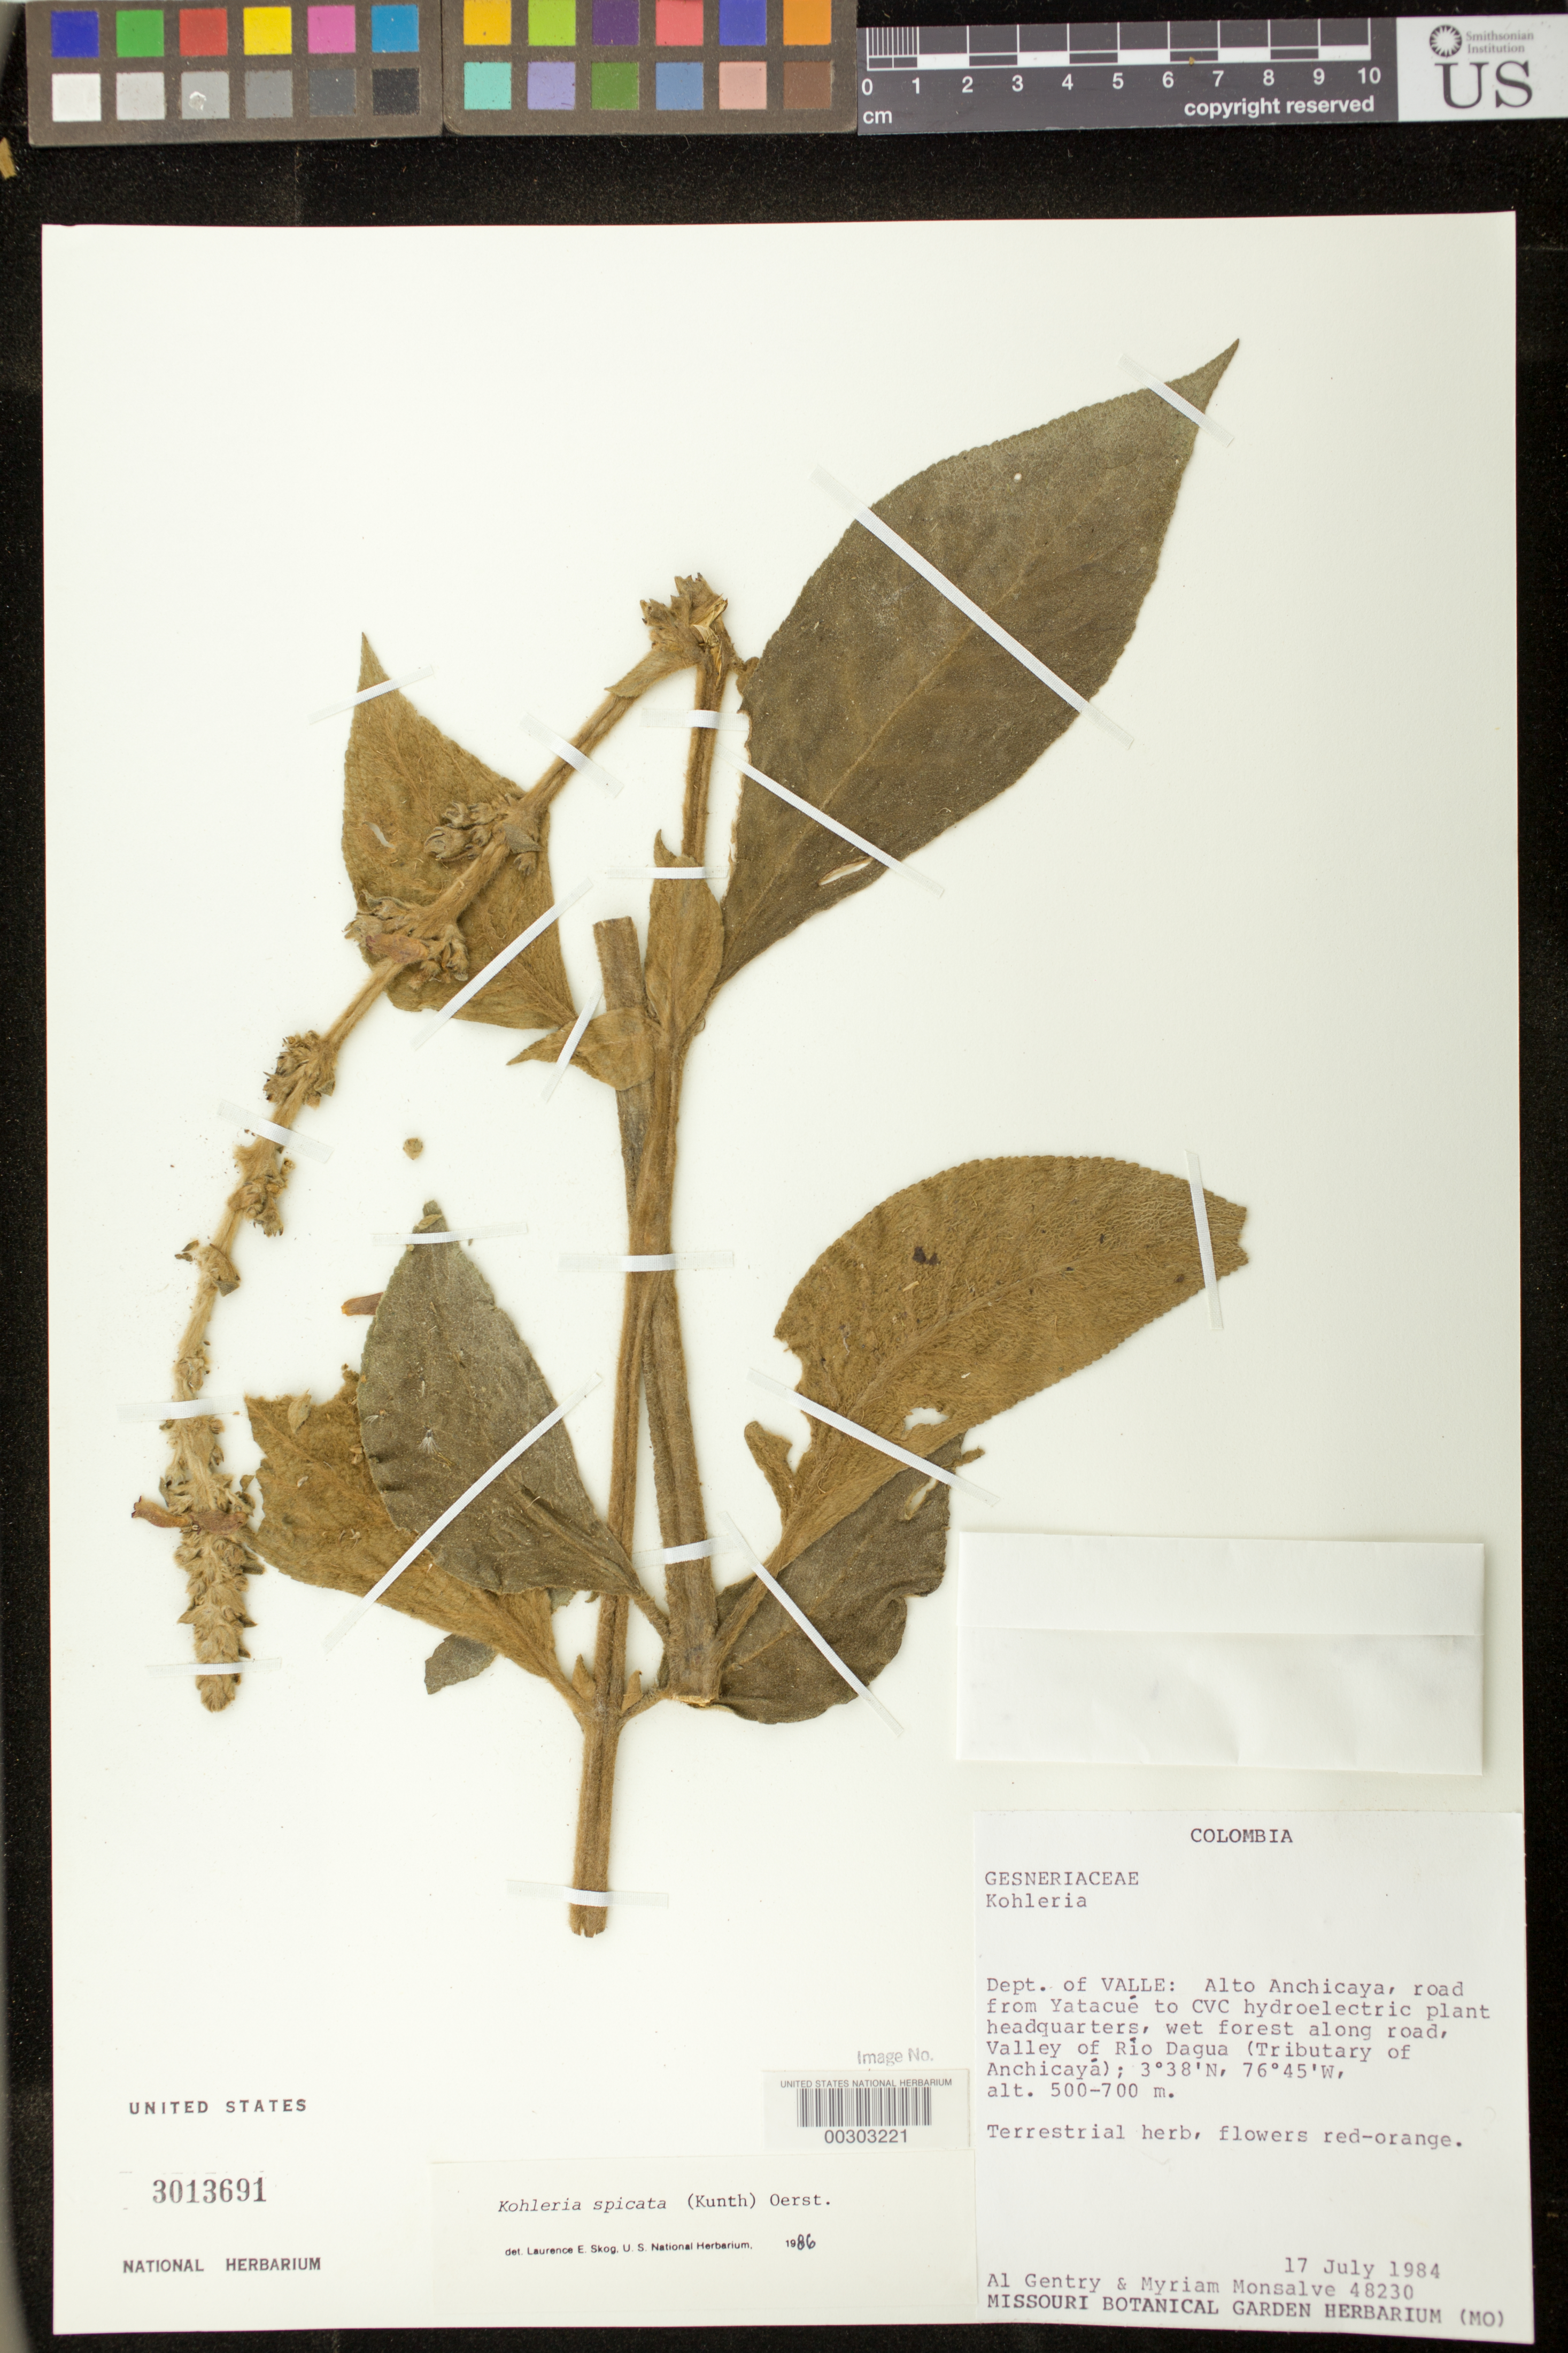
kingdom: Plantae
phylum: Tracheophyta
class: Magnoliopsida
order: Lamiales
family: Gesneriaceae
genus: Kohleria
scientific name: Kohleria spicata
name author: (Kunth) Oerst.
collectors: A. H. Gentry & M. Monsalve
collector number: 48230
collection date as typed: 17 Jul 1984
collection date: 1984-07-17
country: Colombia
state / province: Valle del Cauca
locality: Alto Anchicaya, road from Yatacue to CVC hydroelectric plant headquarters, valley of Rio Dagua (tributary of Anchicaya)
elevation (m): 500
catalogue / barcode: US 3013691